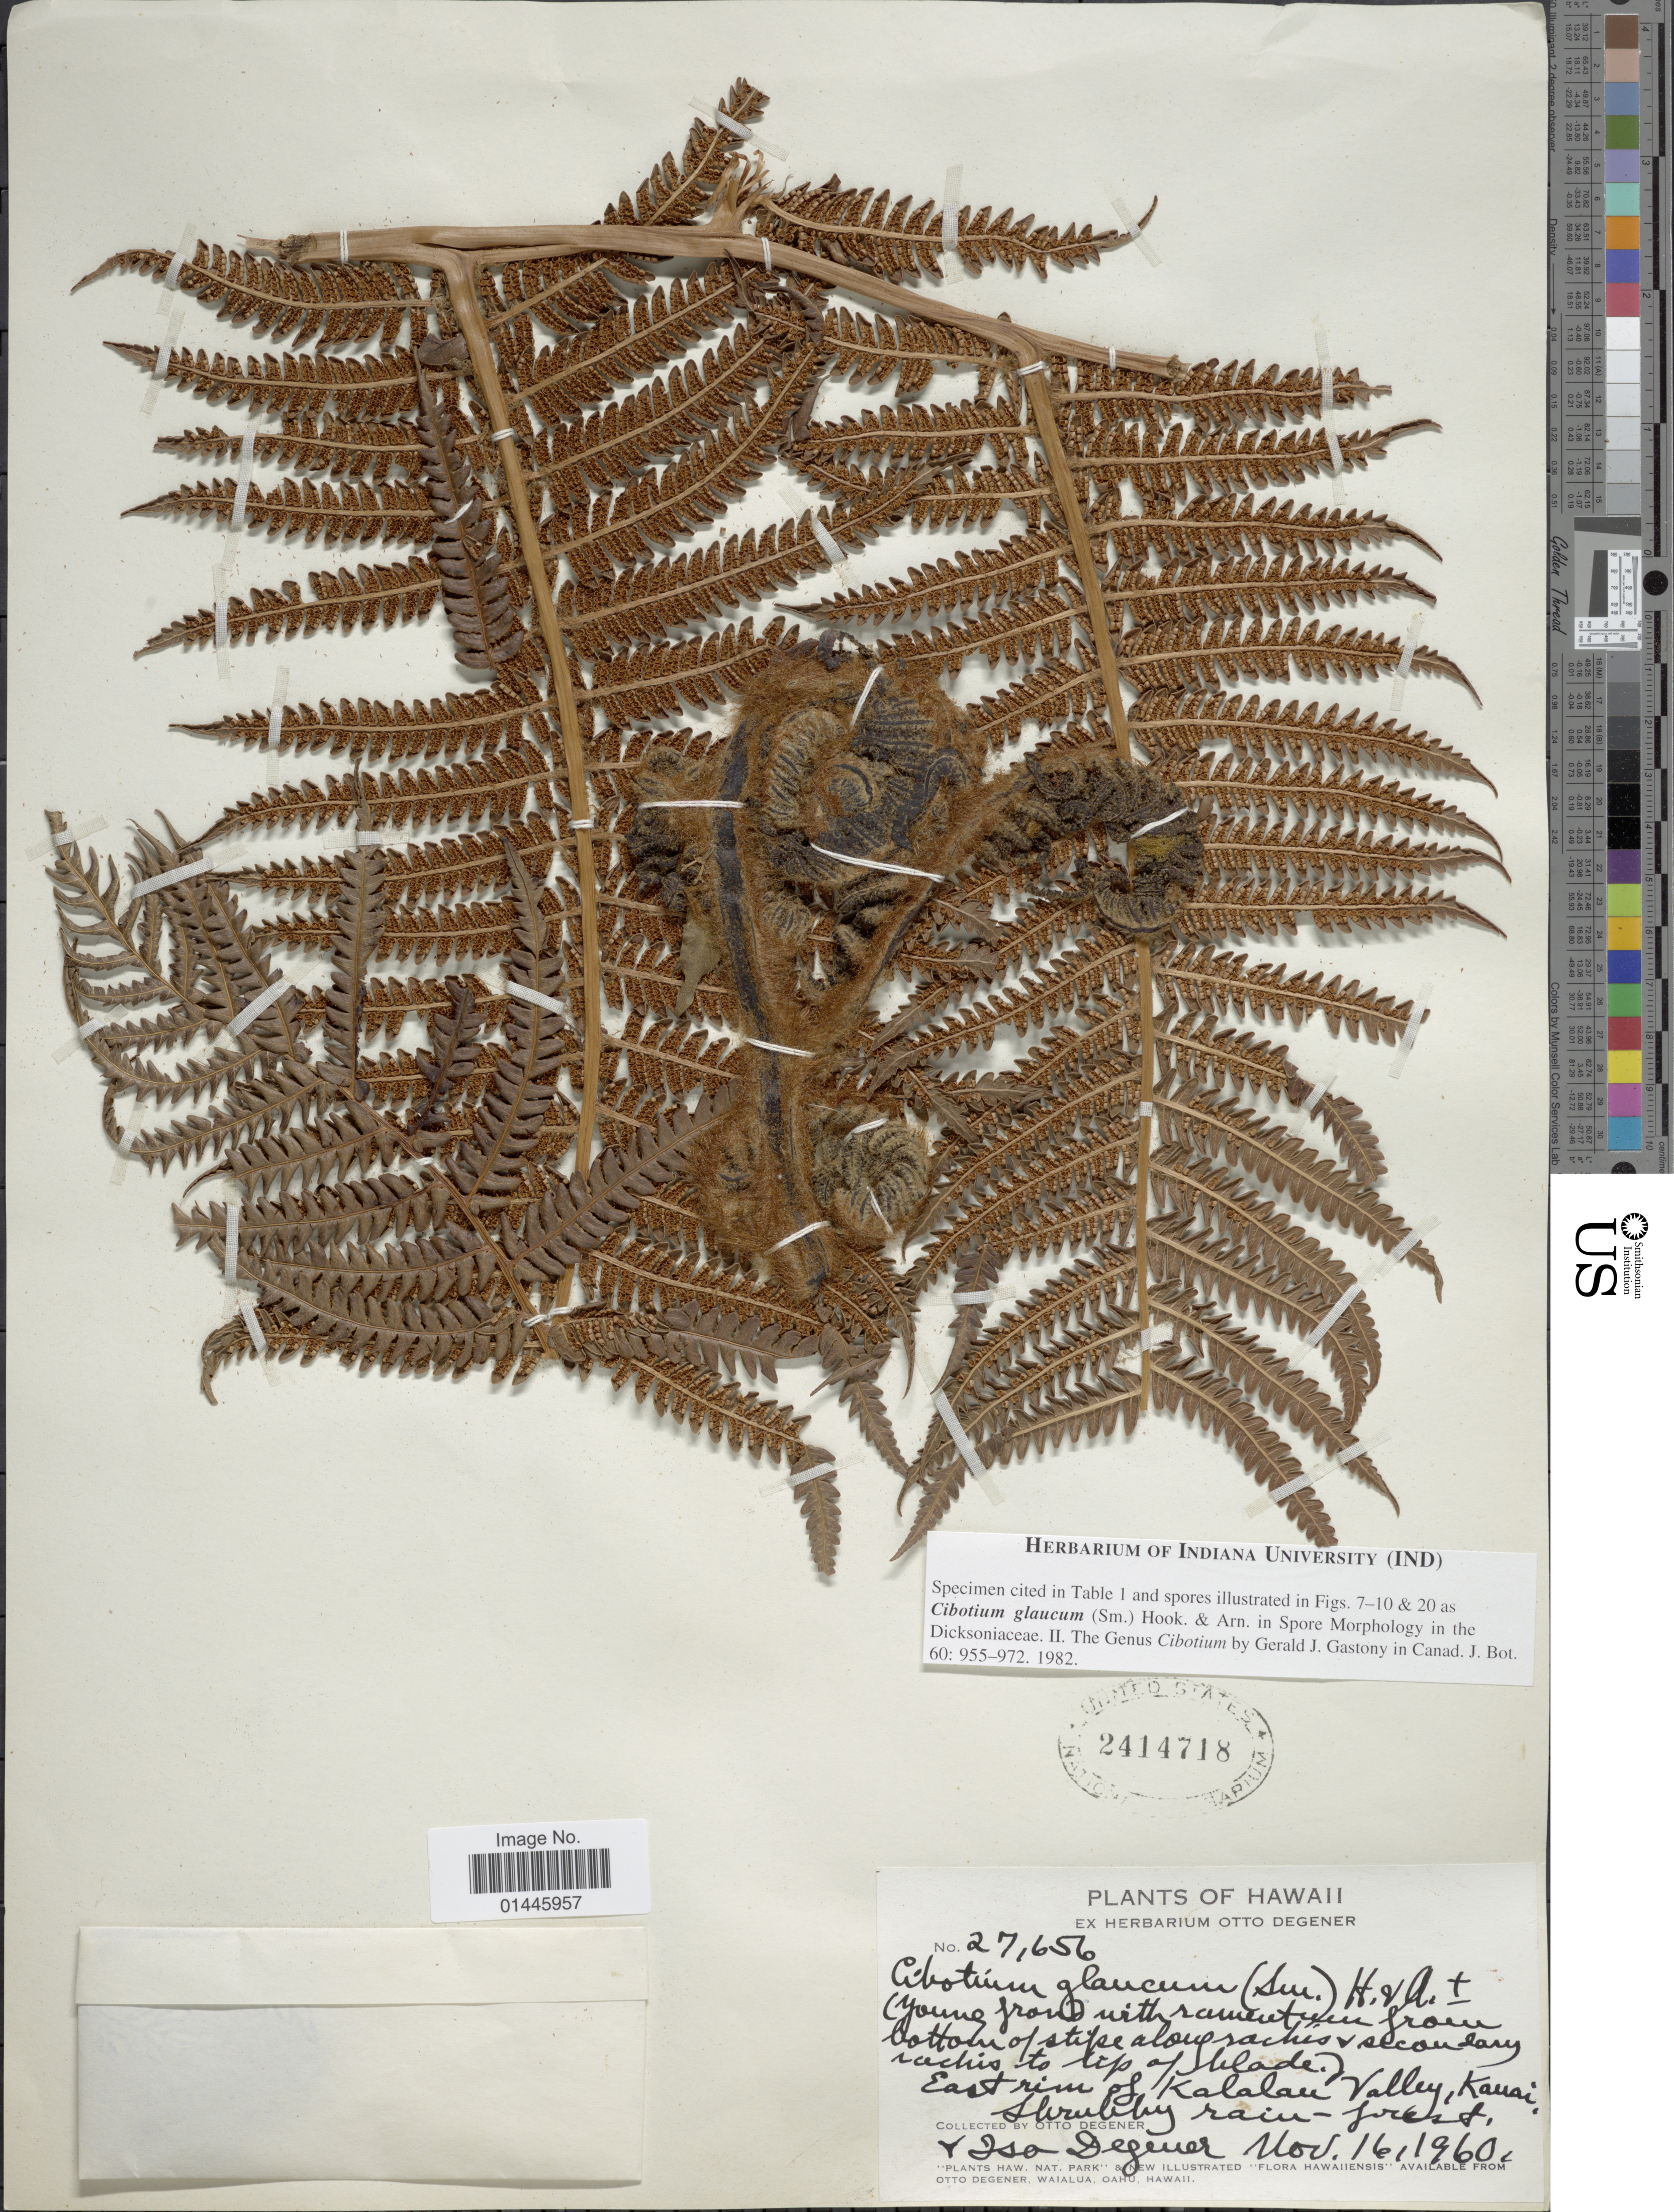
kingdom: Plantae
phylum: Tracheophyta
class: Polypodiopsida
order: Cyatheales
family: Cibotiaceae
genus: Cibotium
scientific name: Cibotium glaucum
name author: (Sm.) Hook. & Arn.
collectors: O. Degener & I. Degener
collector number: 27656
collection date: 1960-11-16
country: United States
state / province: Hawaii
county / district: Kauai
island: Kaua'i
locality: East rim of Kalalau Valley, Kauai.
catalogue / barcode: US 2414718